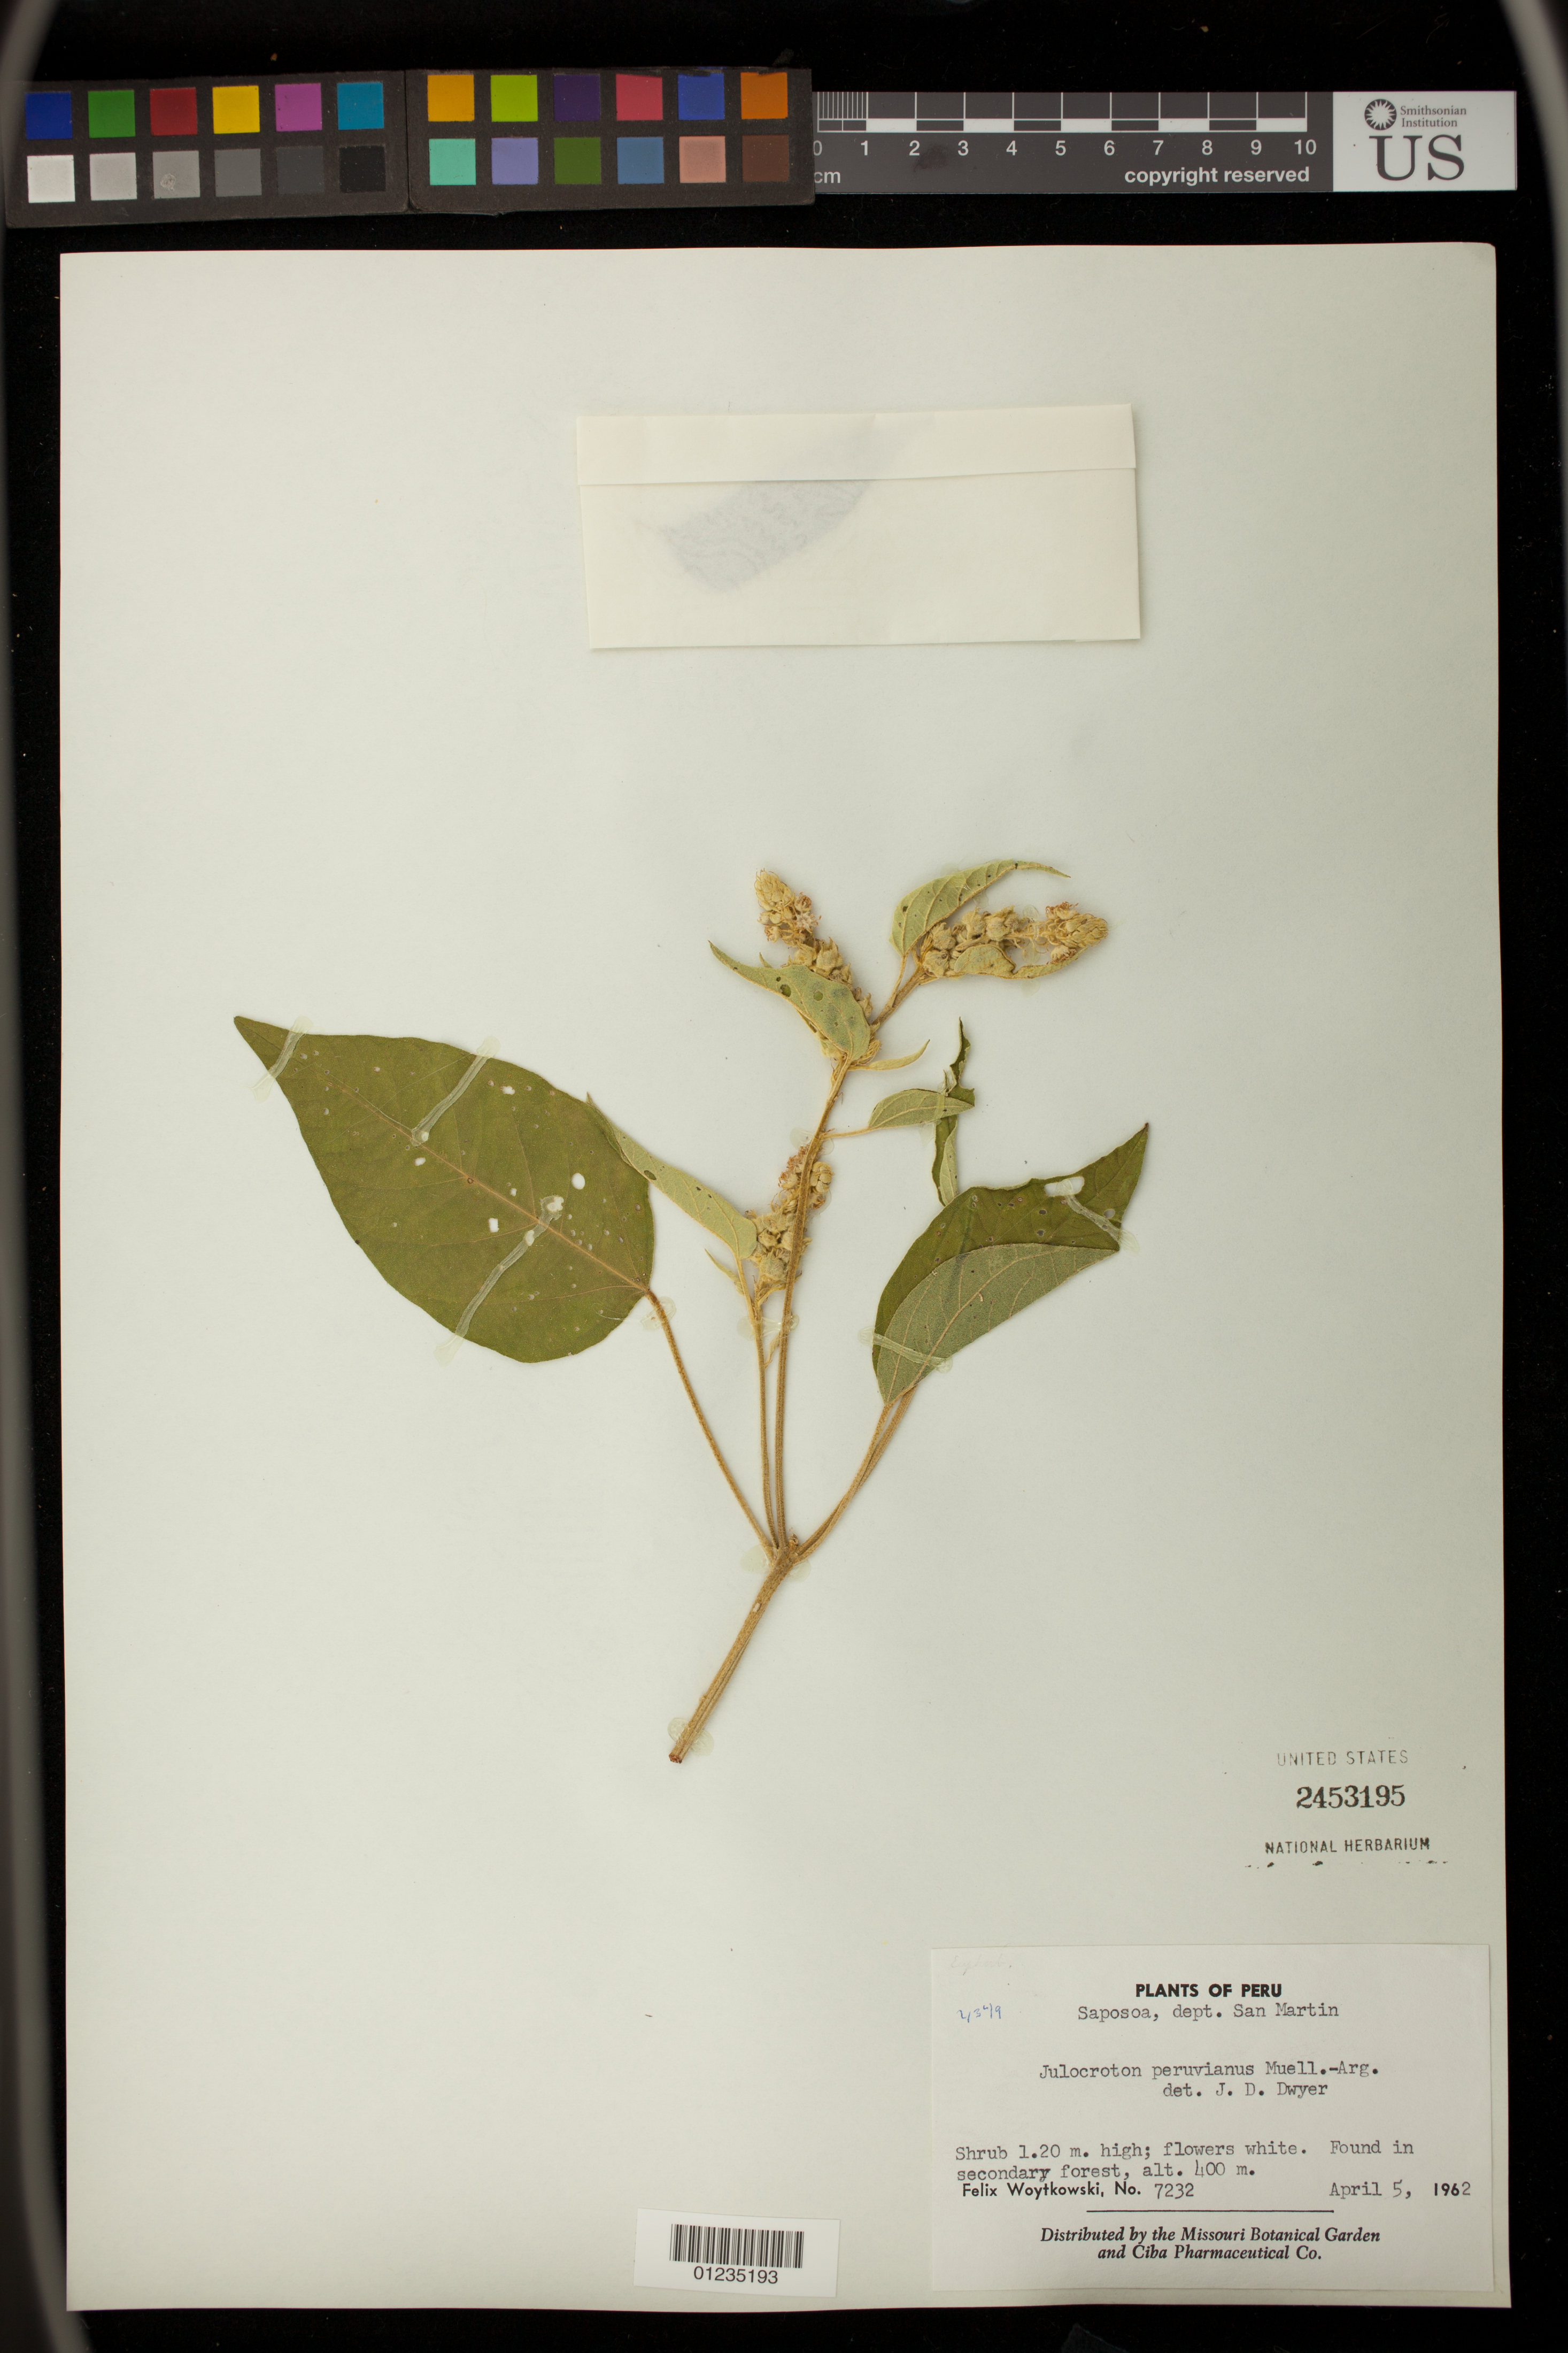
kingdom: Plantae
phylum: Tracheophyta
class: Magnoliopsida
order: Malpighiales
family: Euphorbiaceae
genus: Julocroton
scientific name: Julocroton peruvianus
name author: Müll. Arg.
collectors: F. Woytkowski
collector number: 7232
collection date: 1962-04-05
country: Peru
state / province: San Martín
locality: Saposoa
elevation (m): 400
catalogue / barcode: US 2453195